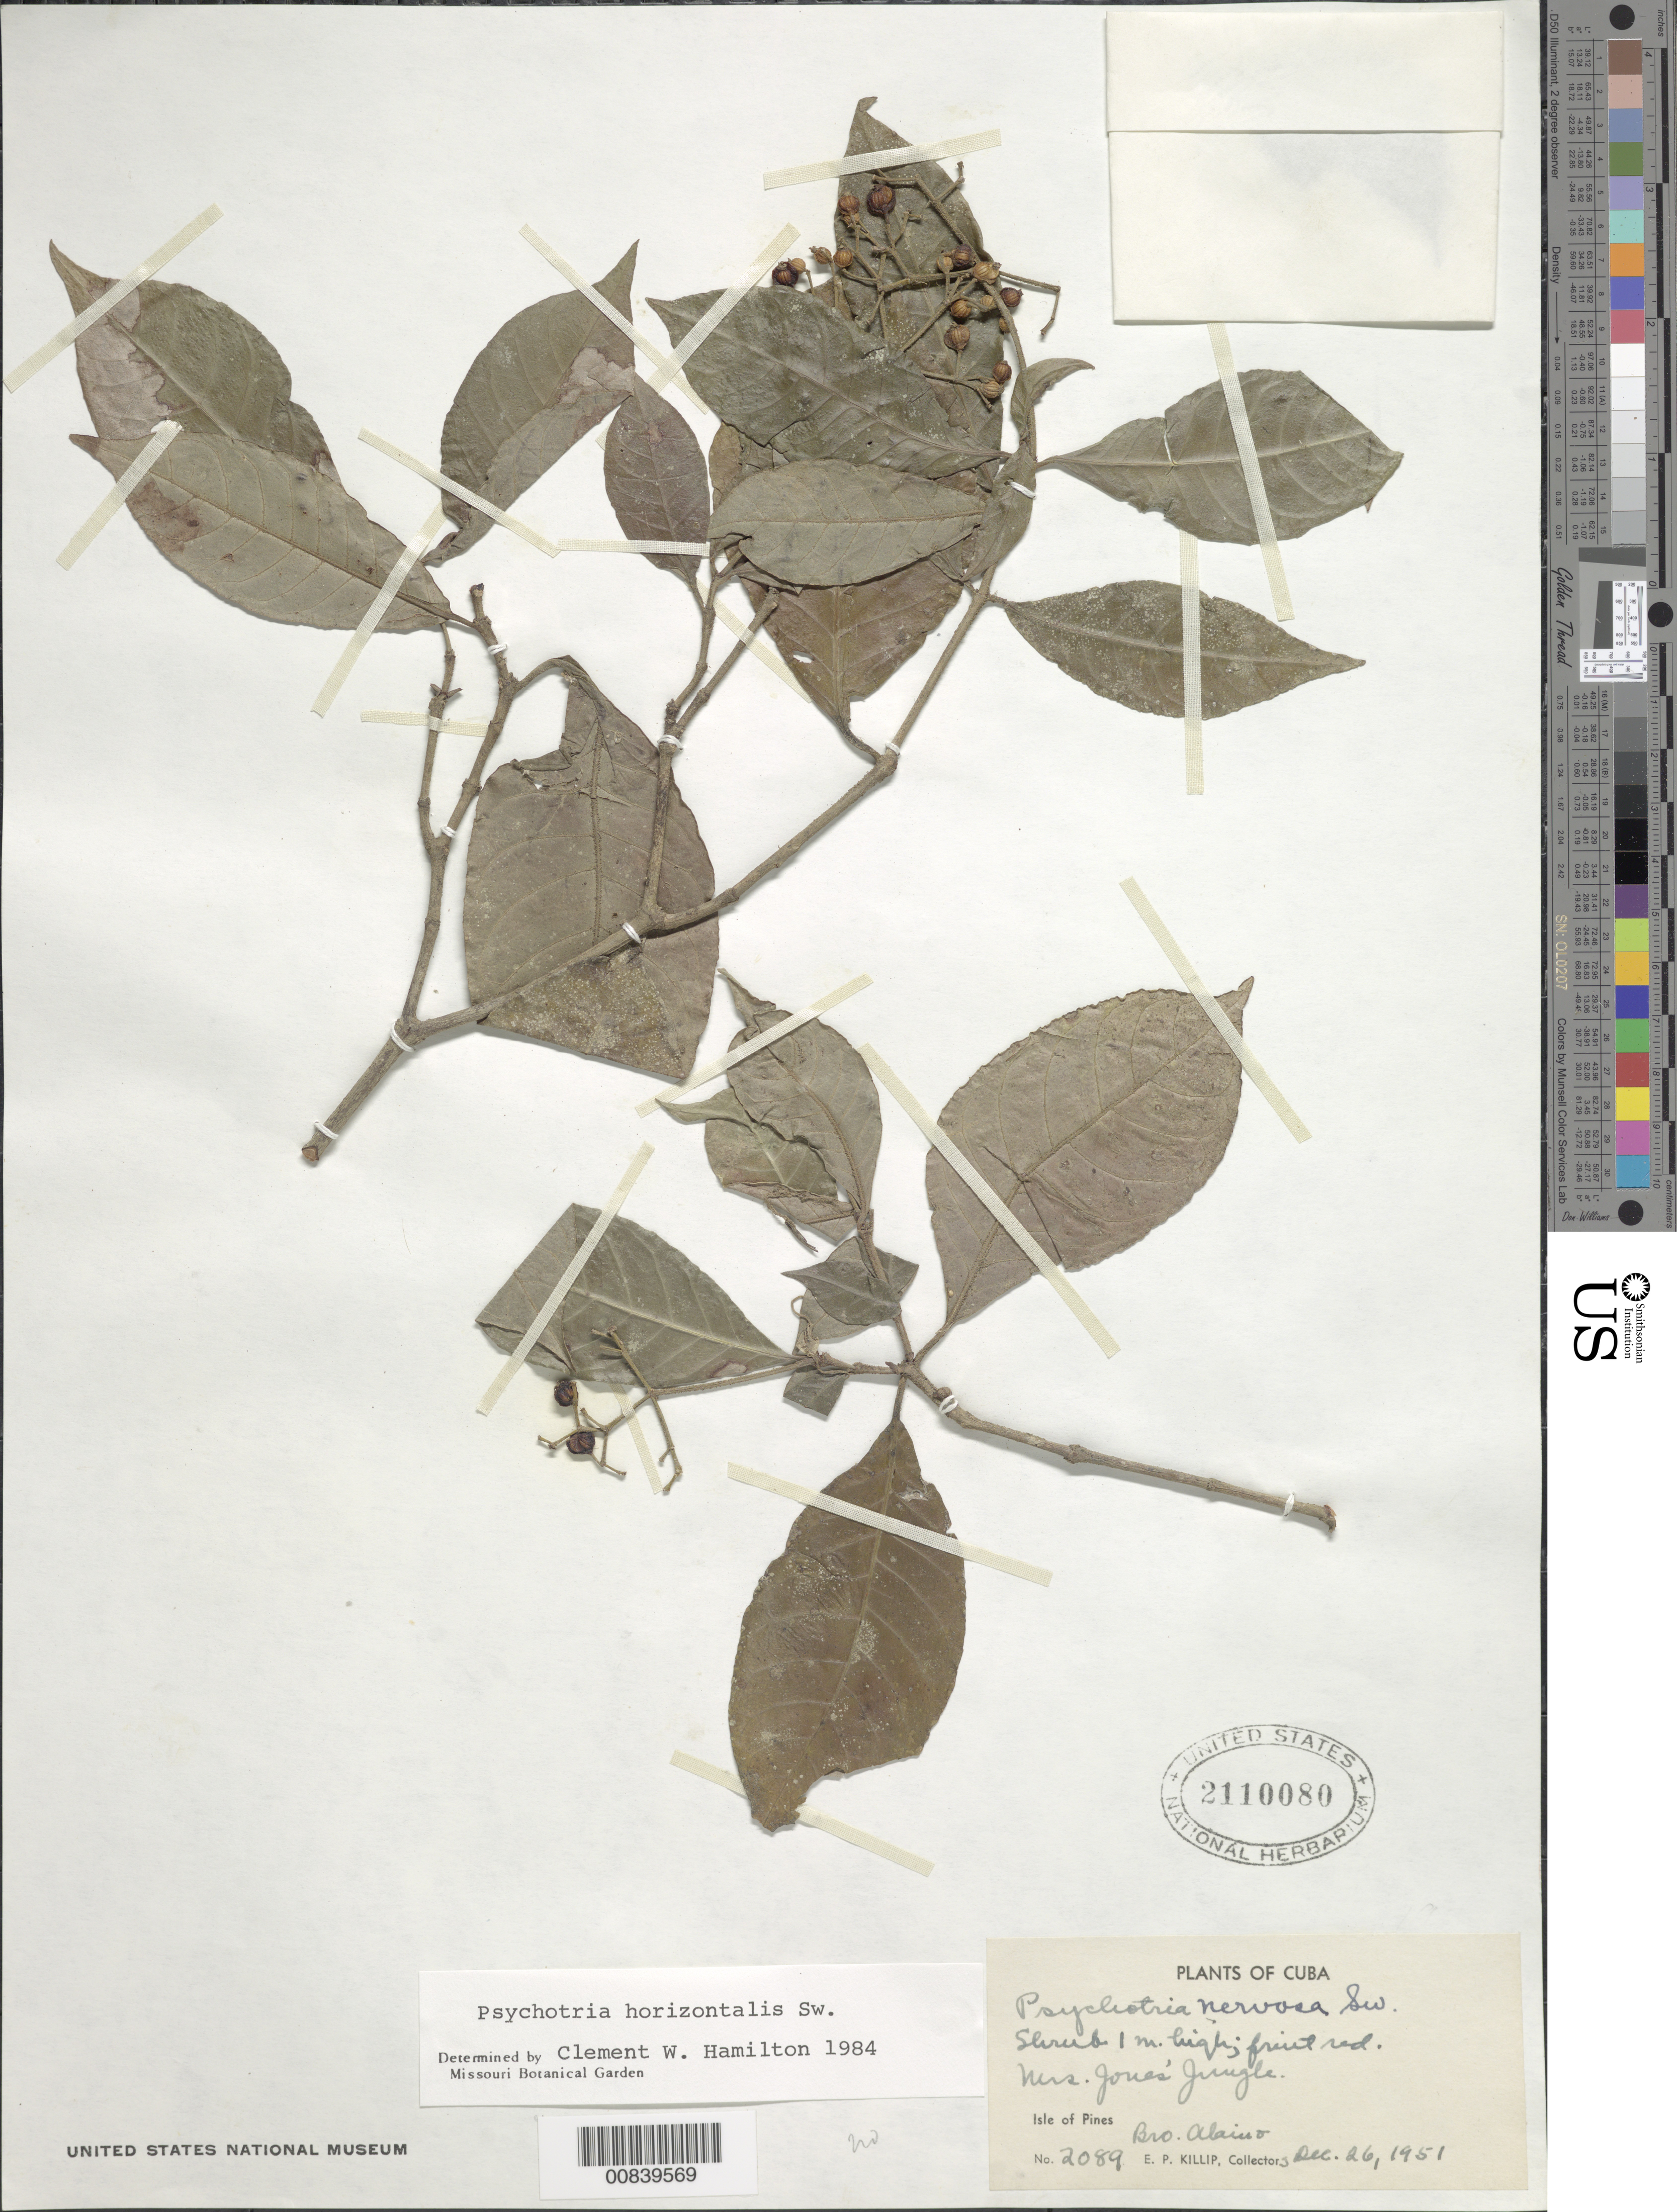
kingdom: Plantae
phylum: Tracheophyta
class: Magnoliopsida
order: Gentianales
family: Rubiaceae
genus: Psychotria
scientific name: Psychotria horizontalis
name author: Sw.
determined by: Hamilton, C. W.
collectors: A. H. Liogier & E. P. Killip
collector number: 2089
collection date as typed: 26 Dec 1951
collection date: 1951-12-26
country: Cuba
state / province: Isla de La Juventud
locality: Mrs. Jones' Jungle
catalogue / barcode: US 2110080